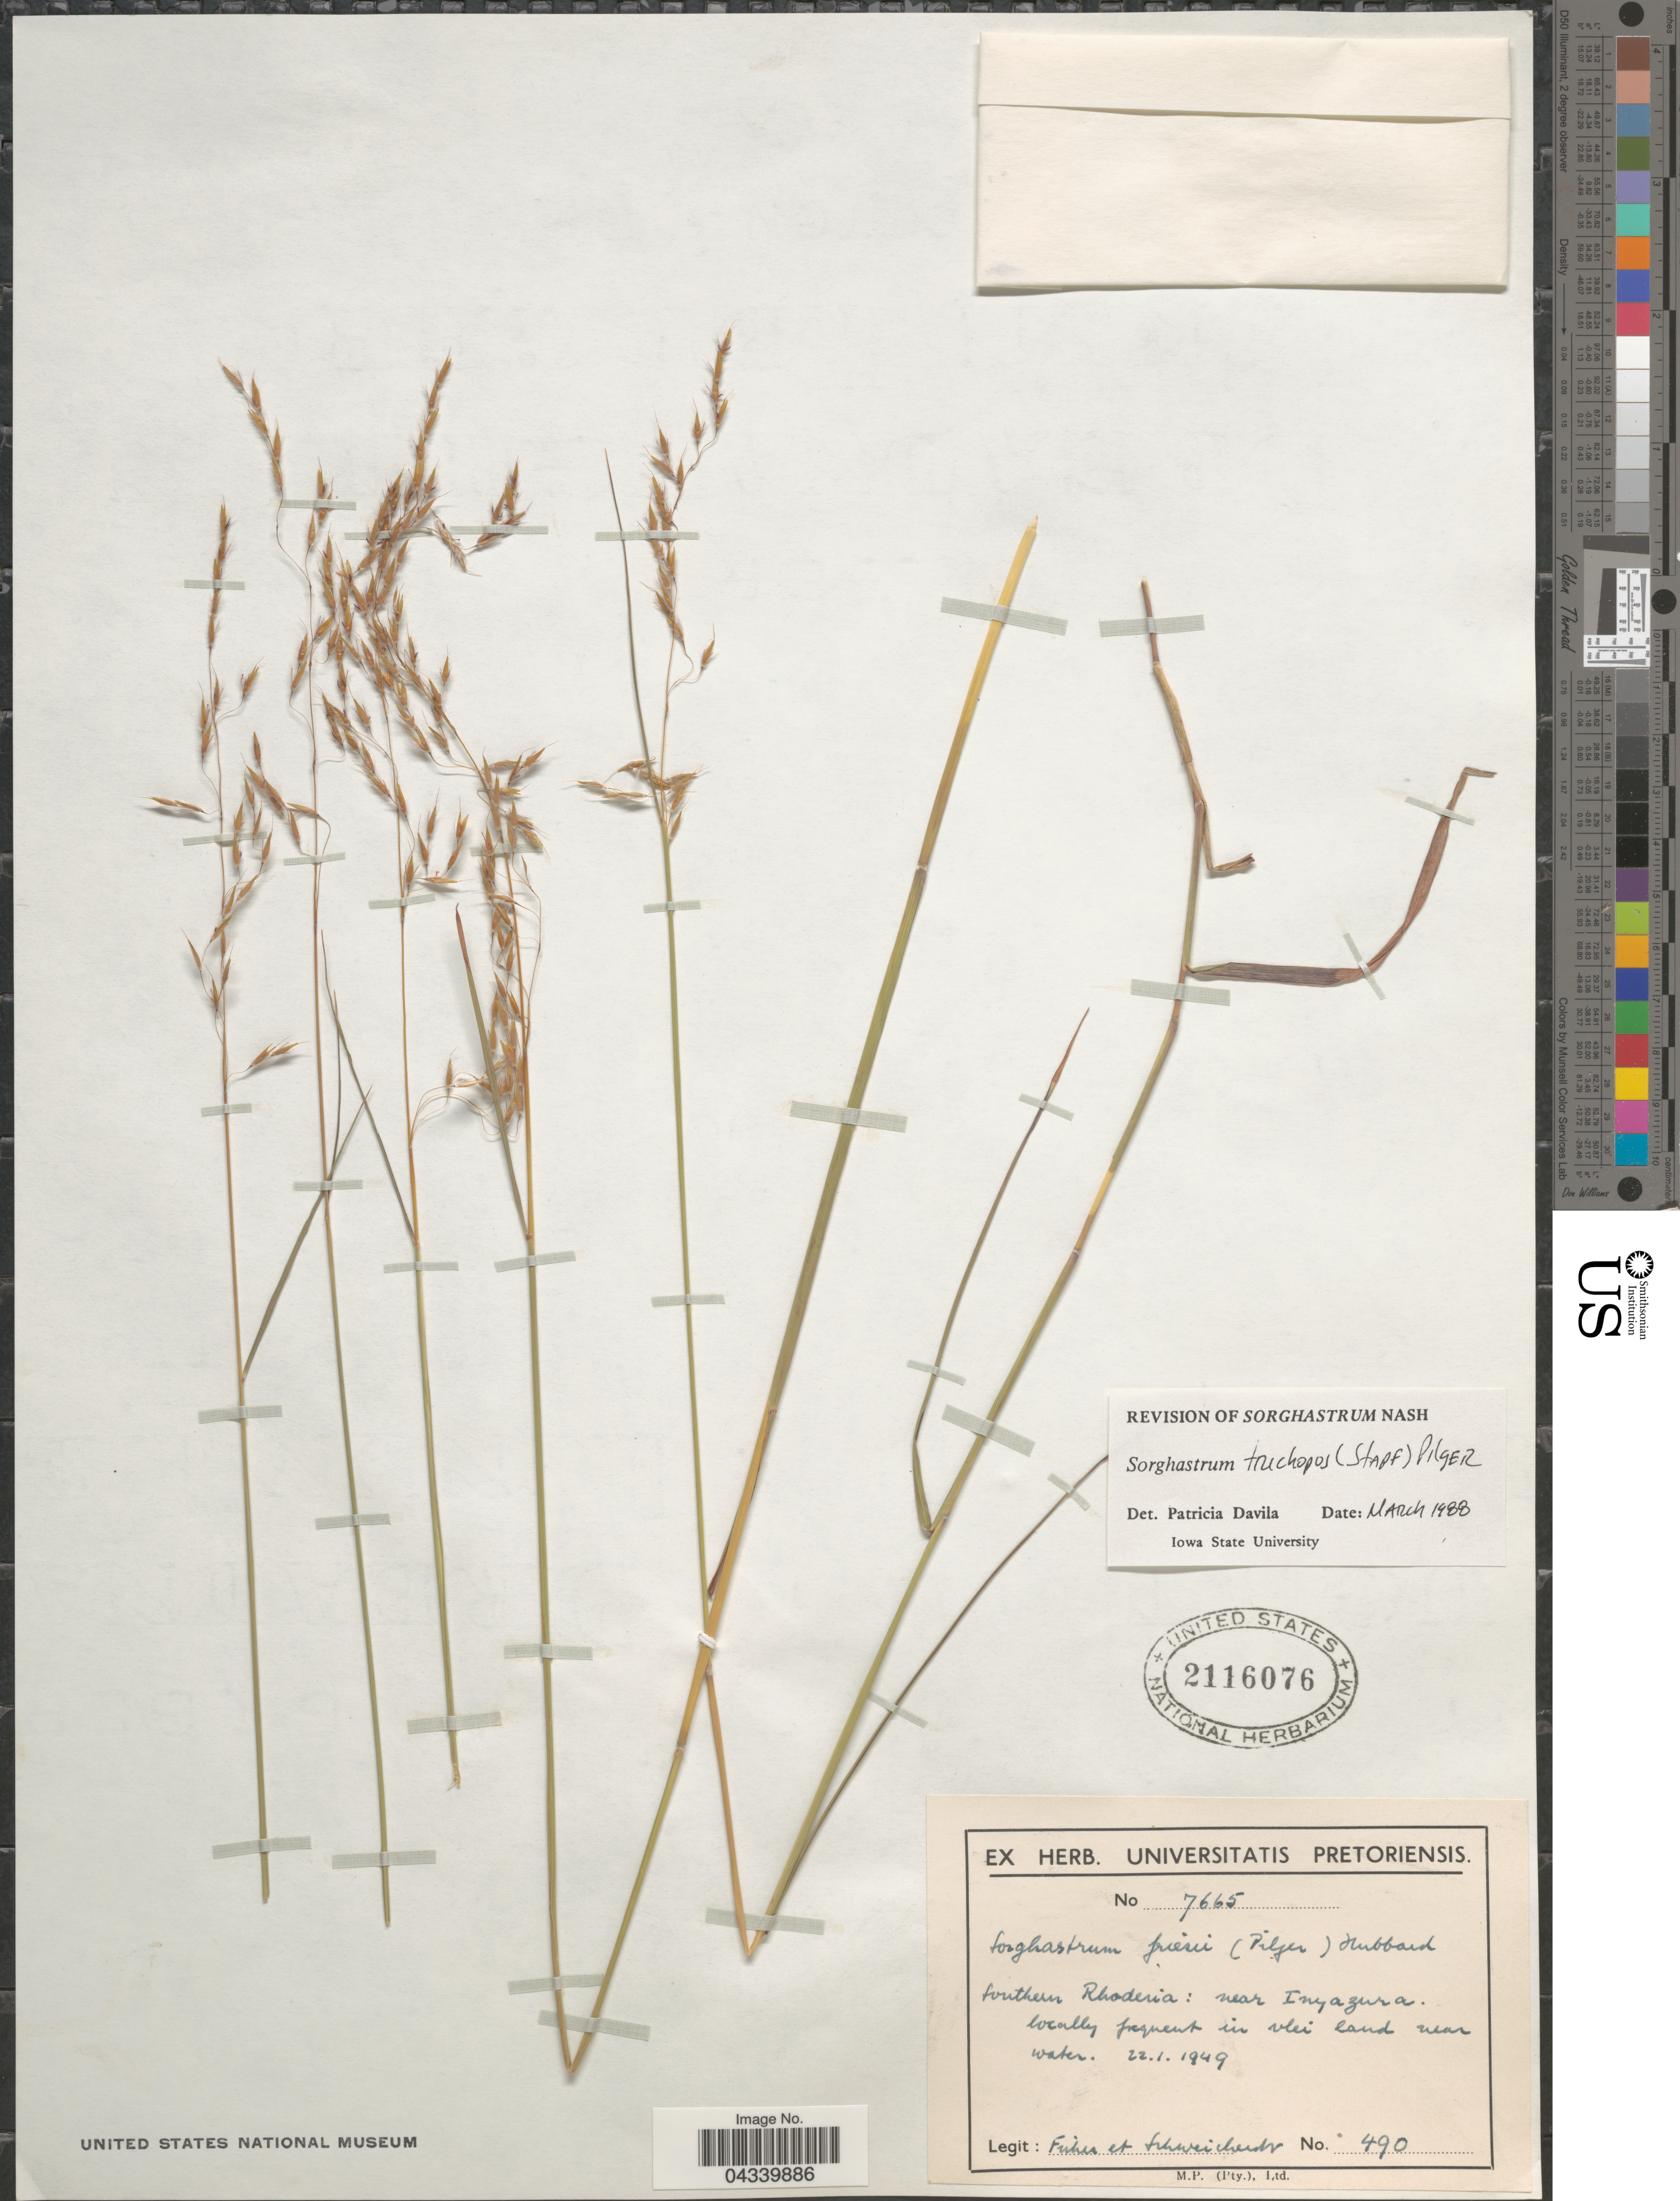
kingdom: Plantae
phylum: Tracheophyta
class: Liliopsida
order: Poales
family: Poaceae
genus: Sorghastrum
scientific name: Sorghastrum stipoides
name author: (Kunth) Nash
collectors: Fuker & -. Schweickerdt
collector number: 490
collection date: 1949-01-22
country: Zimbabwe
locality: Southern Rhodesia: near Inyazura.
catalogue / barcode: US 2116076